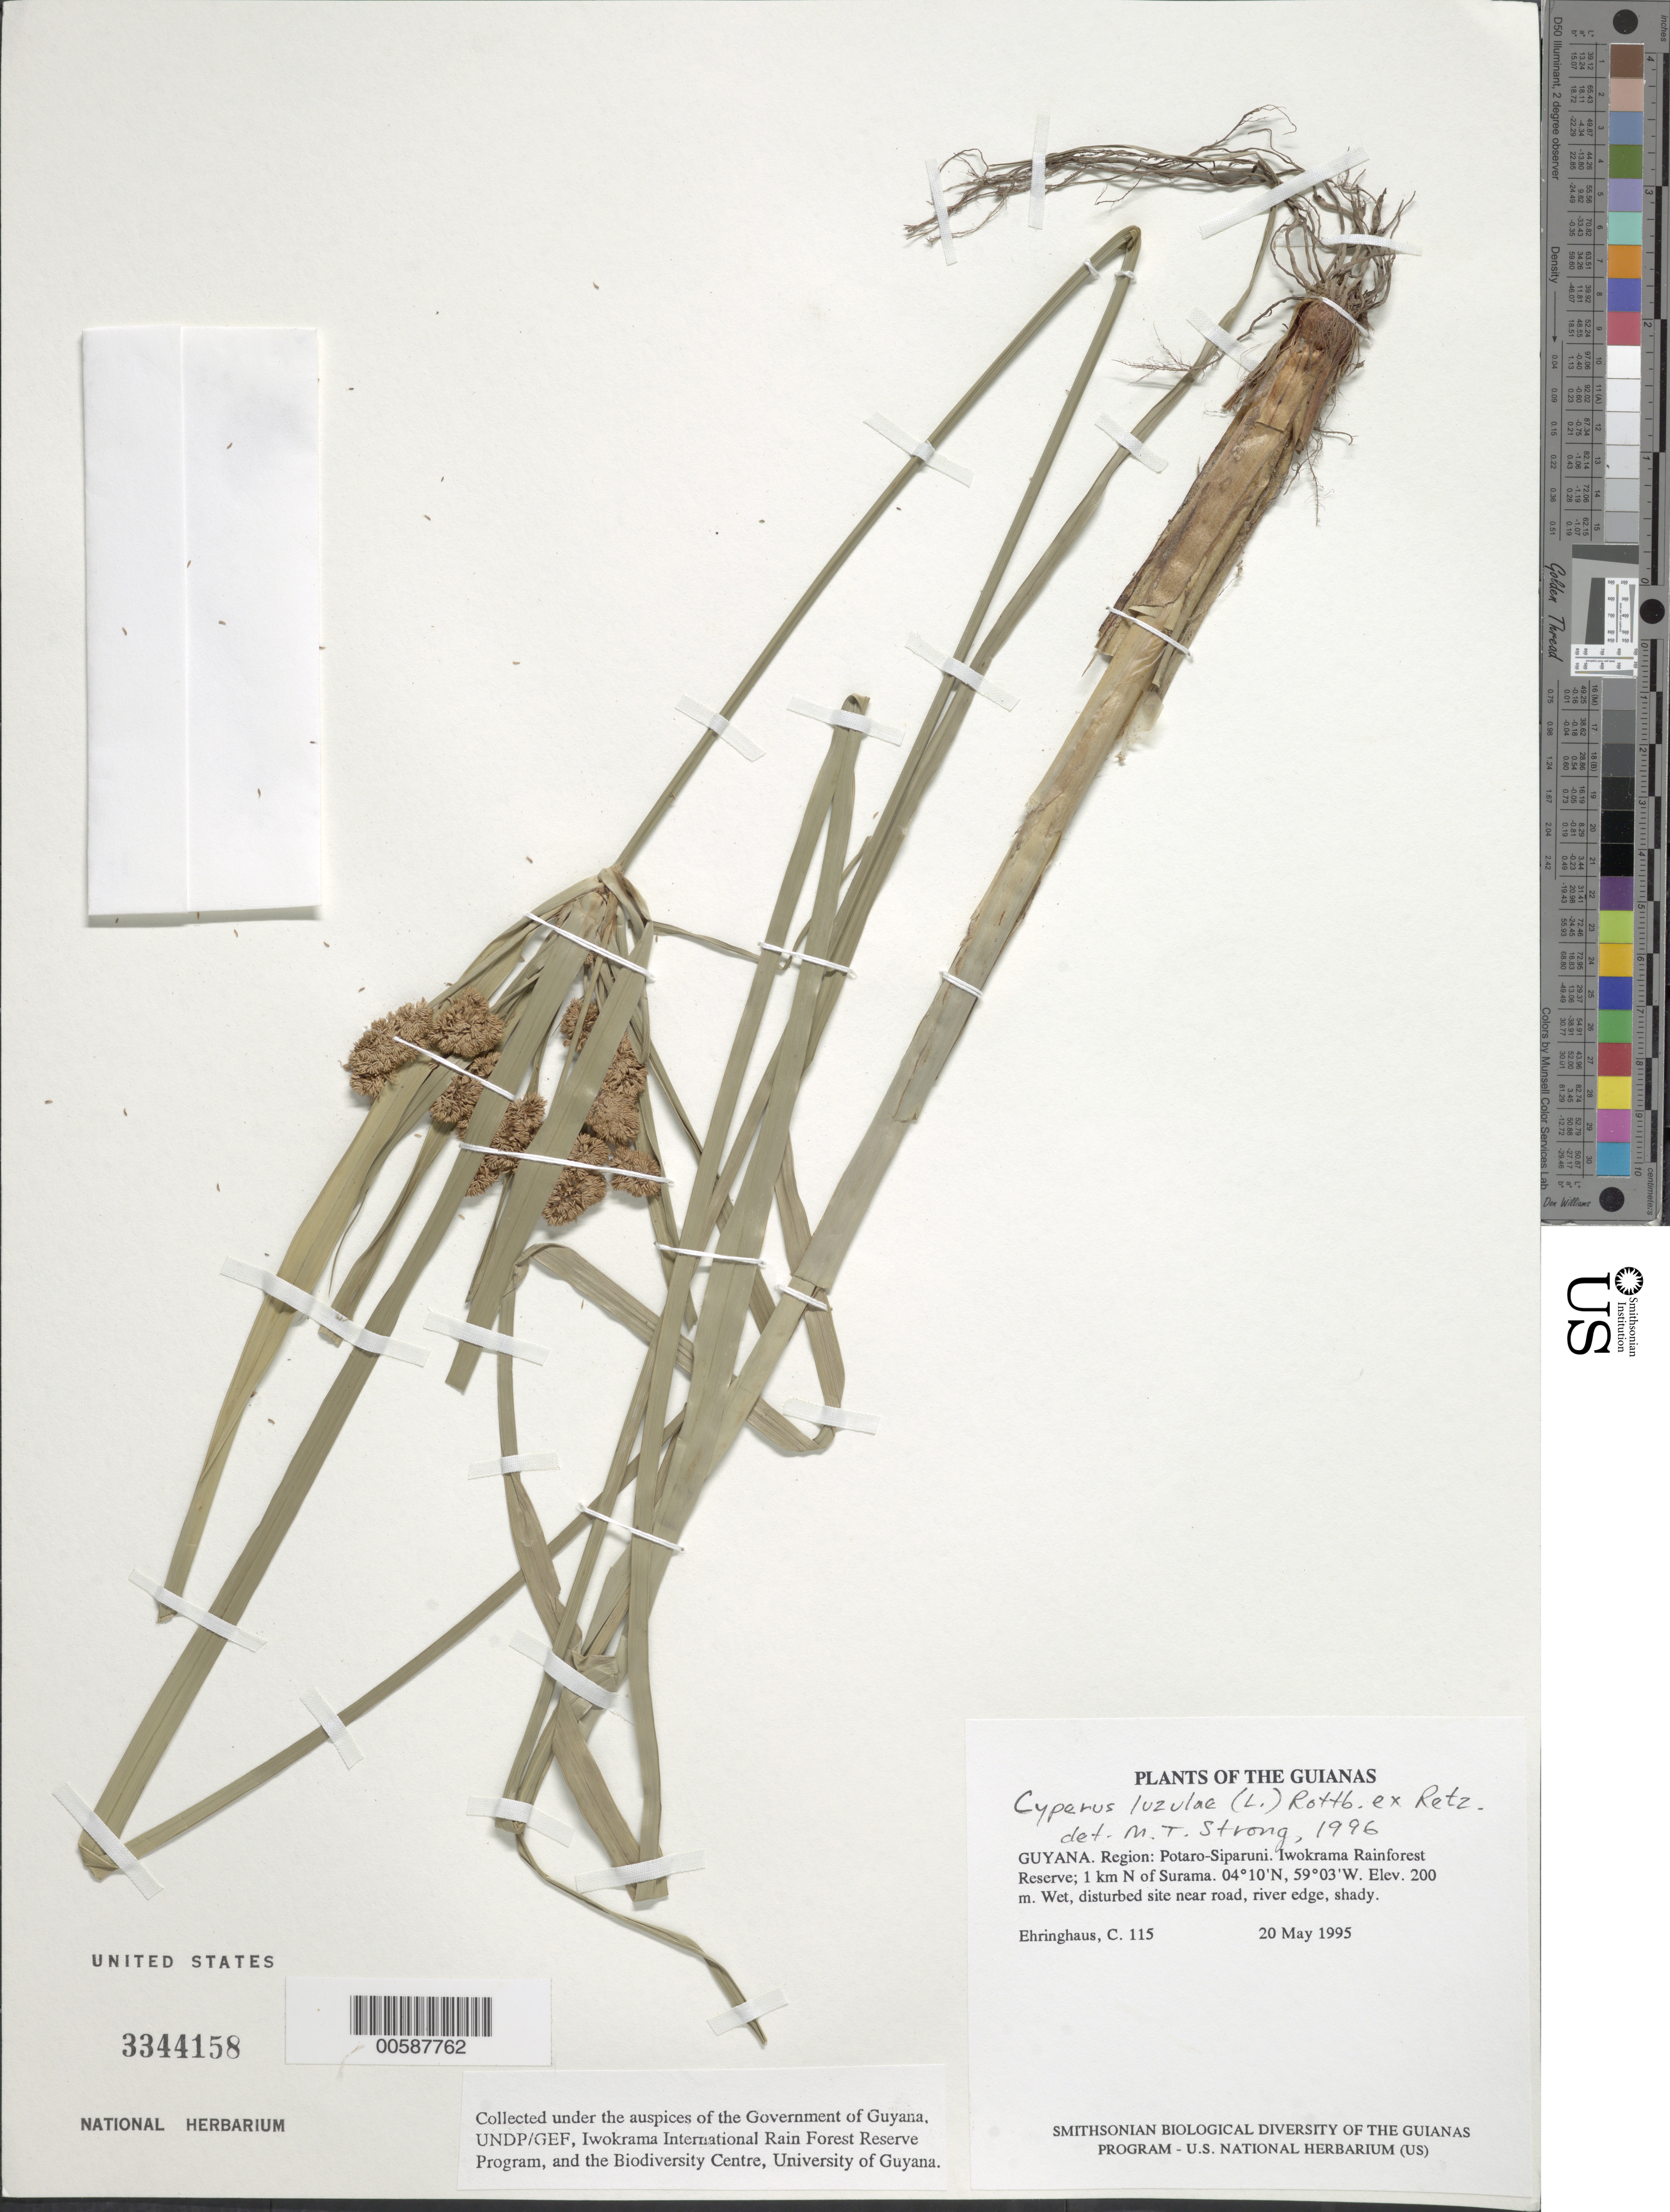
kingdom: Plantae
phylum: Tracheophyta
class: Liliopsida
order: Poales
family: Cyperaceae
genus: Cyperus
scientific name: Cyperus luzulae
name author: (L.) Rottb. ex Retz.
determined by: Strong, M. T., (US), Smithsonian Institution - National Museum of Natural History (UNITED STATES)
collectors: C. Ehringhaus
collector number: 115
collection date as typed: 20 May 1995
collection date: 1995-05-20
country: Guyana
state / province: Potaro-Siparuni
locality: Iwokrama Rainforest Reserve; 1 km N of Surama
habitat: Wet, disturbed site near road, river edge, shady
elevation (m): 200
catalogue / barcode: US 3344158